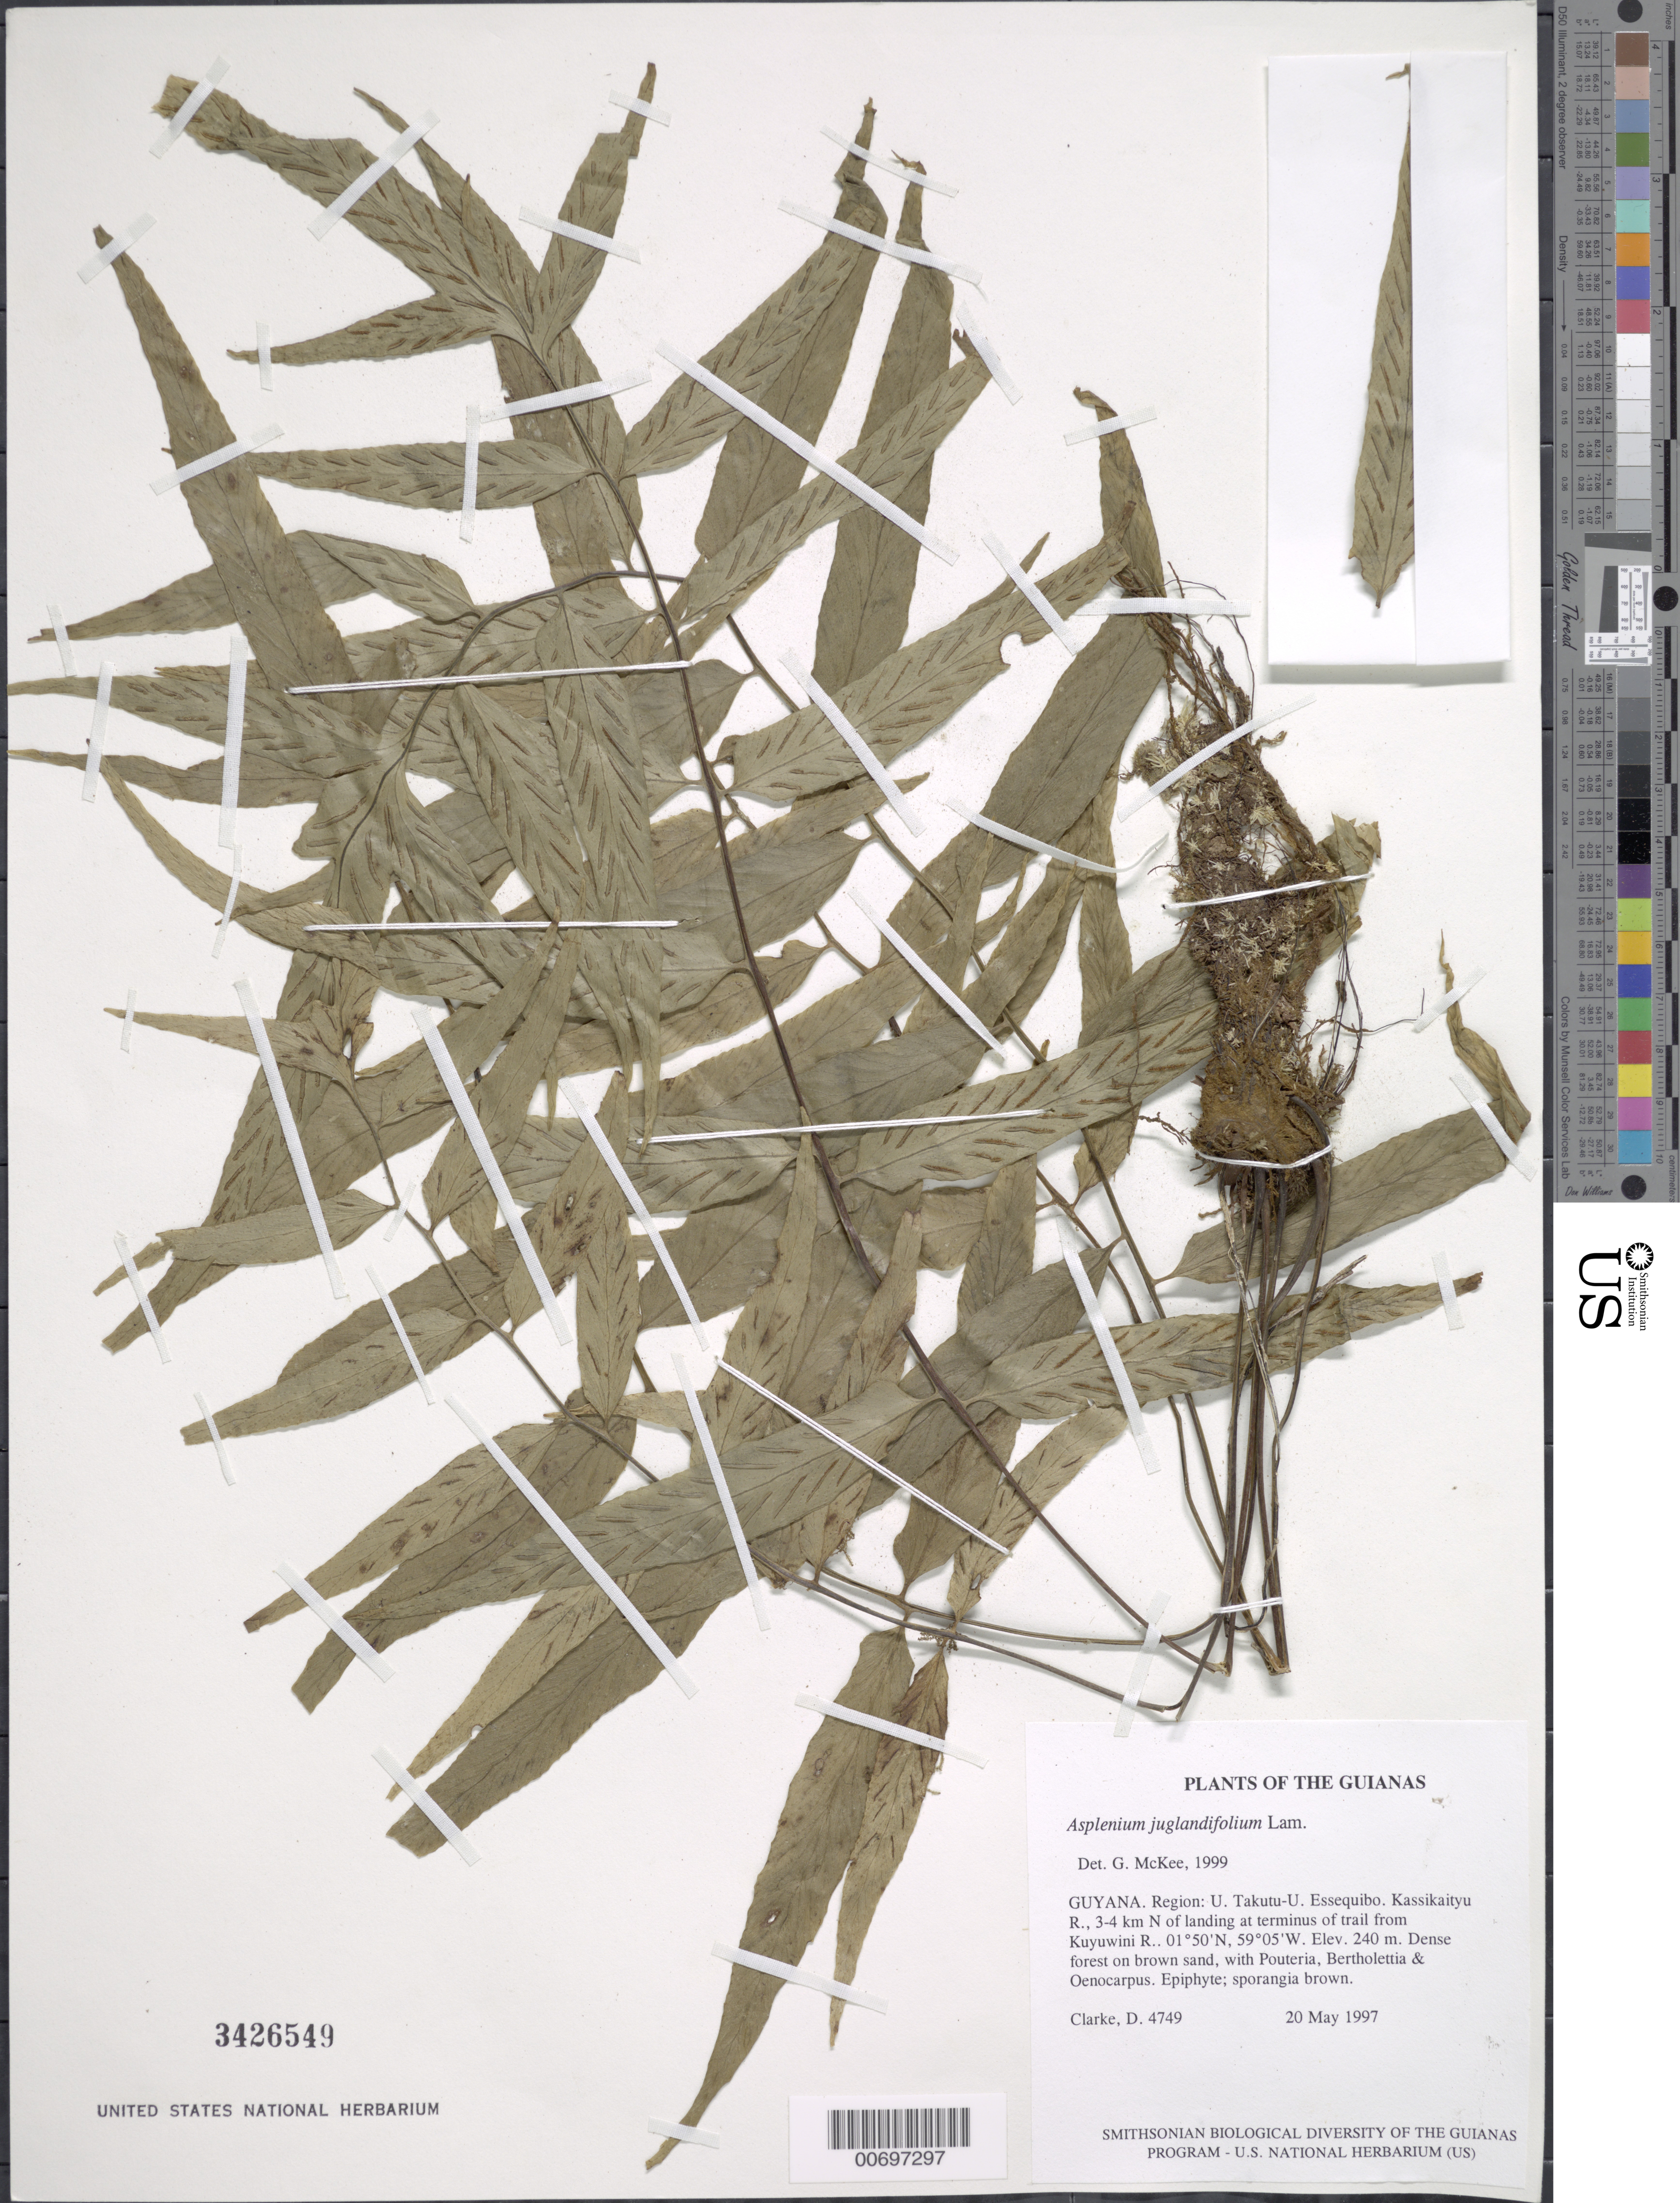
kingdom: Plantae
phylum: Tracheophyta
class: Polypodiopsida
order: Polypodiales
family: Aspleniaceae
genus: Asplenium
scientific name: Asplenium juglandifolium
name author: Lam.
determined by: McKee, G. S., (US), NMNH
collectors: H. D. Clarke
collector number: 4749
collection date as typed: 20 May 1997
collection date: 1997-05-20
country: Guyana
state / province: U. Takutu-U. Essequibo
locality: Kassikaityu R., 3-4 km N of landing at terminus of trail from Kuyuwini R.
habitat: Dense forest on brown sand, with Pouteria, Bertholettia & Oenocarpus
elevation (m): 240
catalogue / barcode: US 3426549